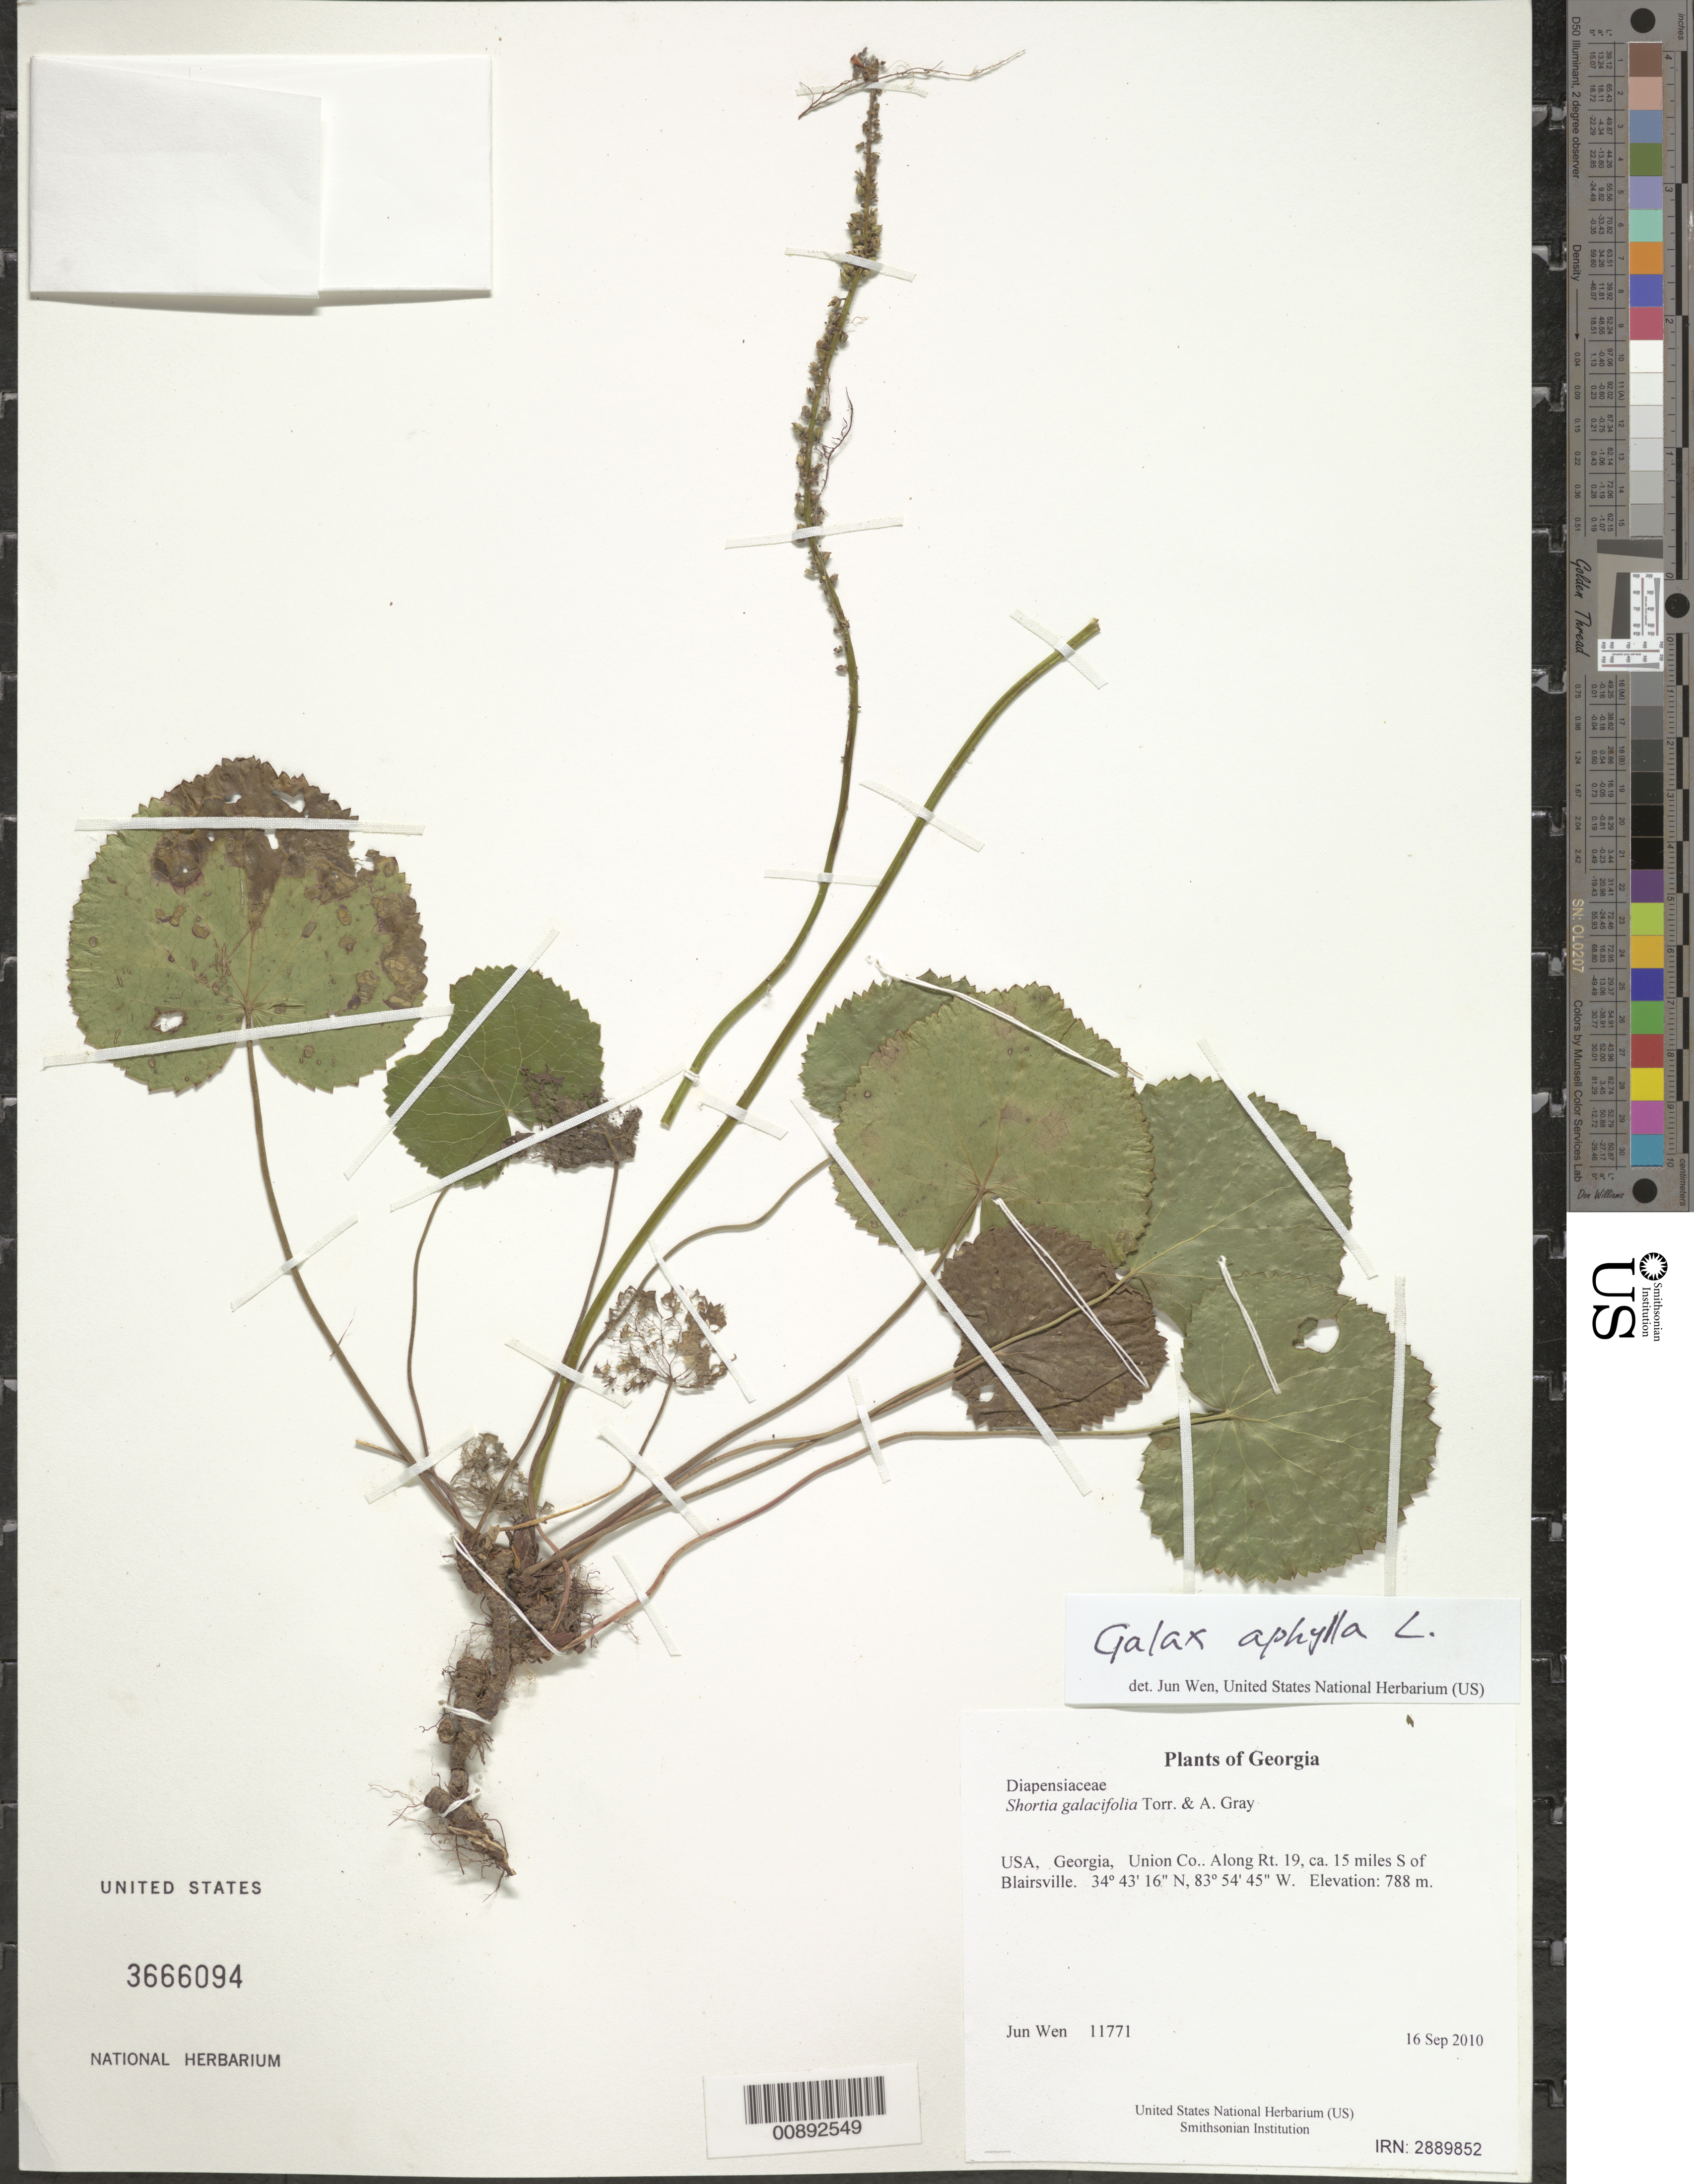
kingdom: Plantae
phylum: Tracheophyta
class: Magnoliopsida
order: Ericales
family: Diapensiaceae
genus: Galax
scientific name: Galax urceolata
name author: (Poir.) Brummitt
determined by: Gaynor, Michelle L., (FLAS), University of Florida (UNITED STATES)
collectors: J. Wen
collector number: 11771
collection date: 2010-09-16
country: United States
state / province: Georgia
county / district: Union Co.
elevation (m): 788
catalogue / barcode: US 3666094